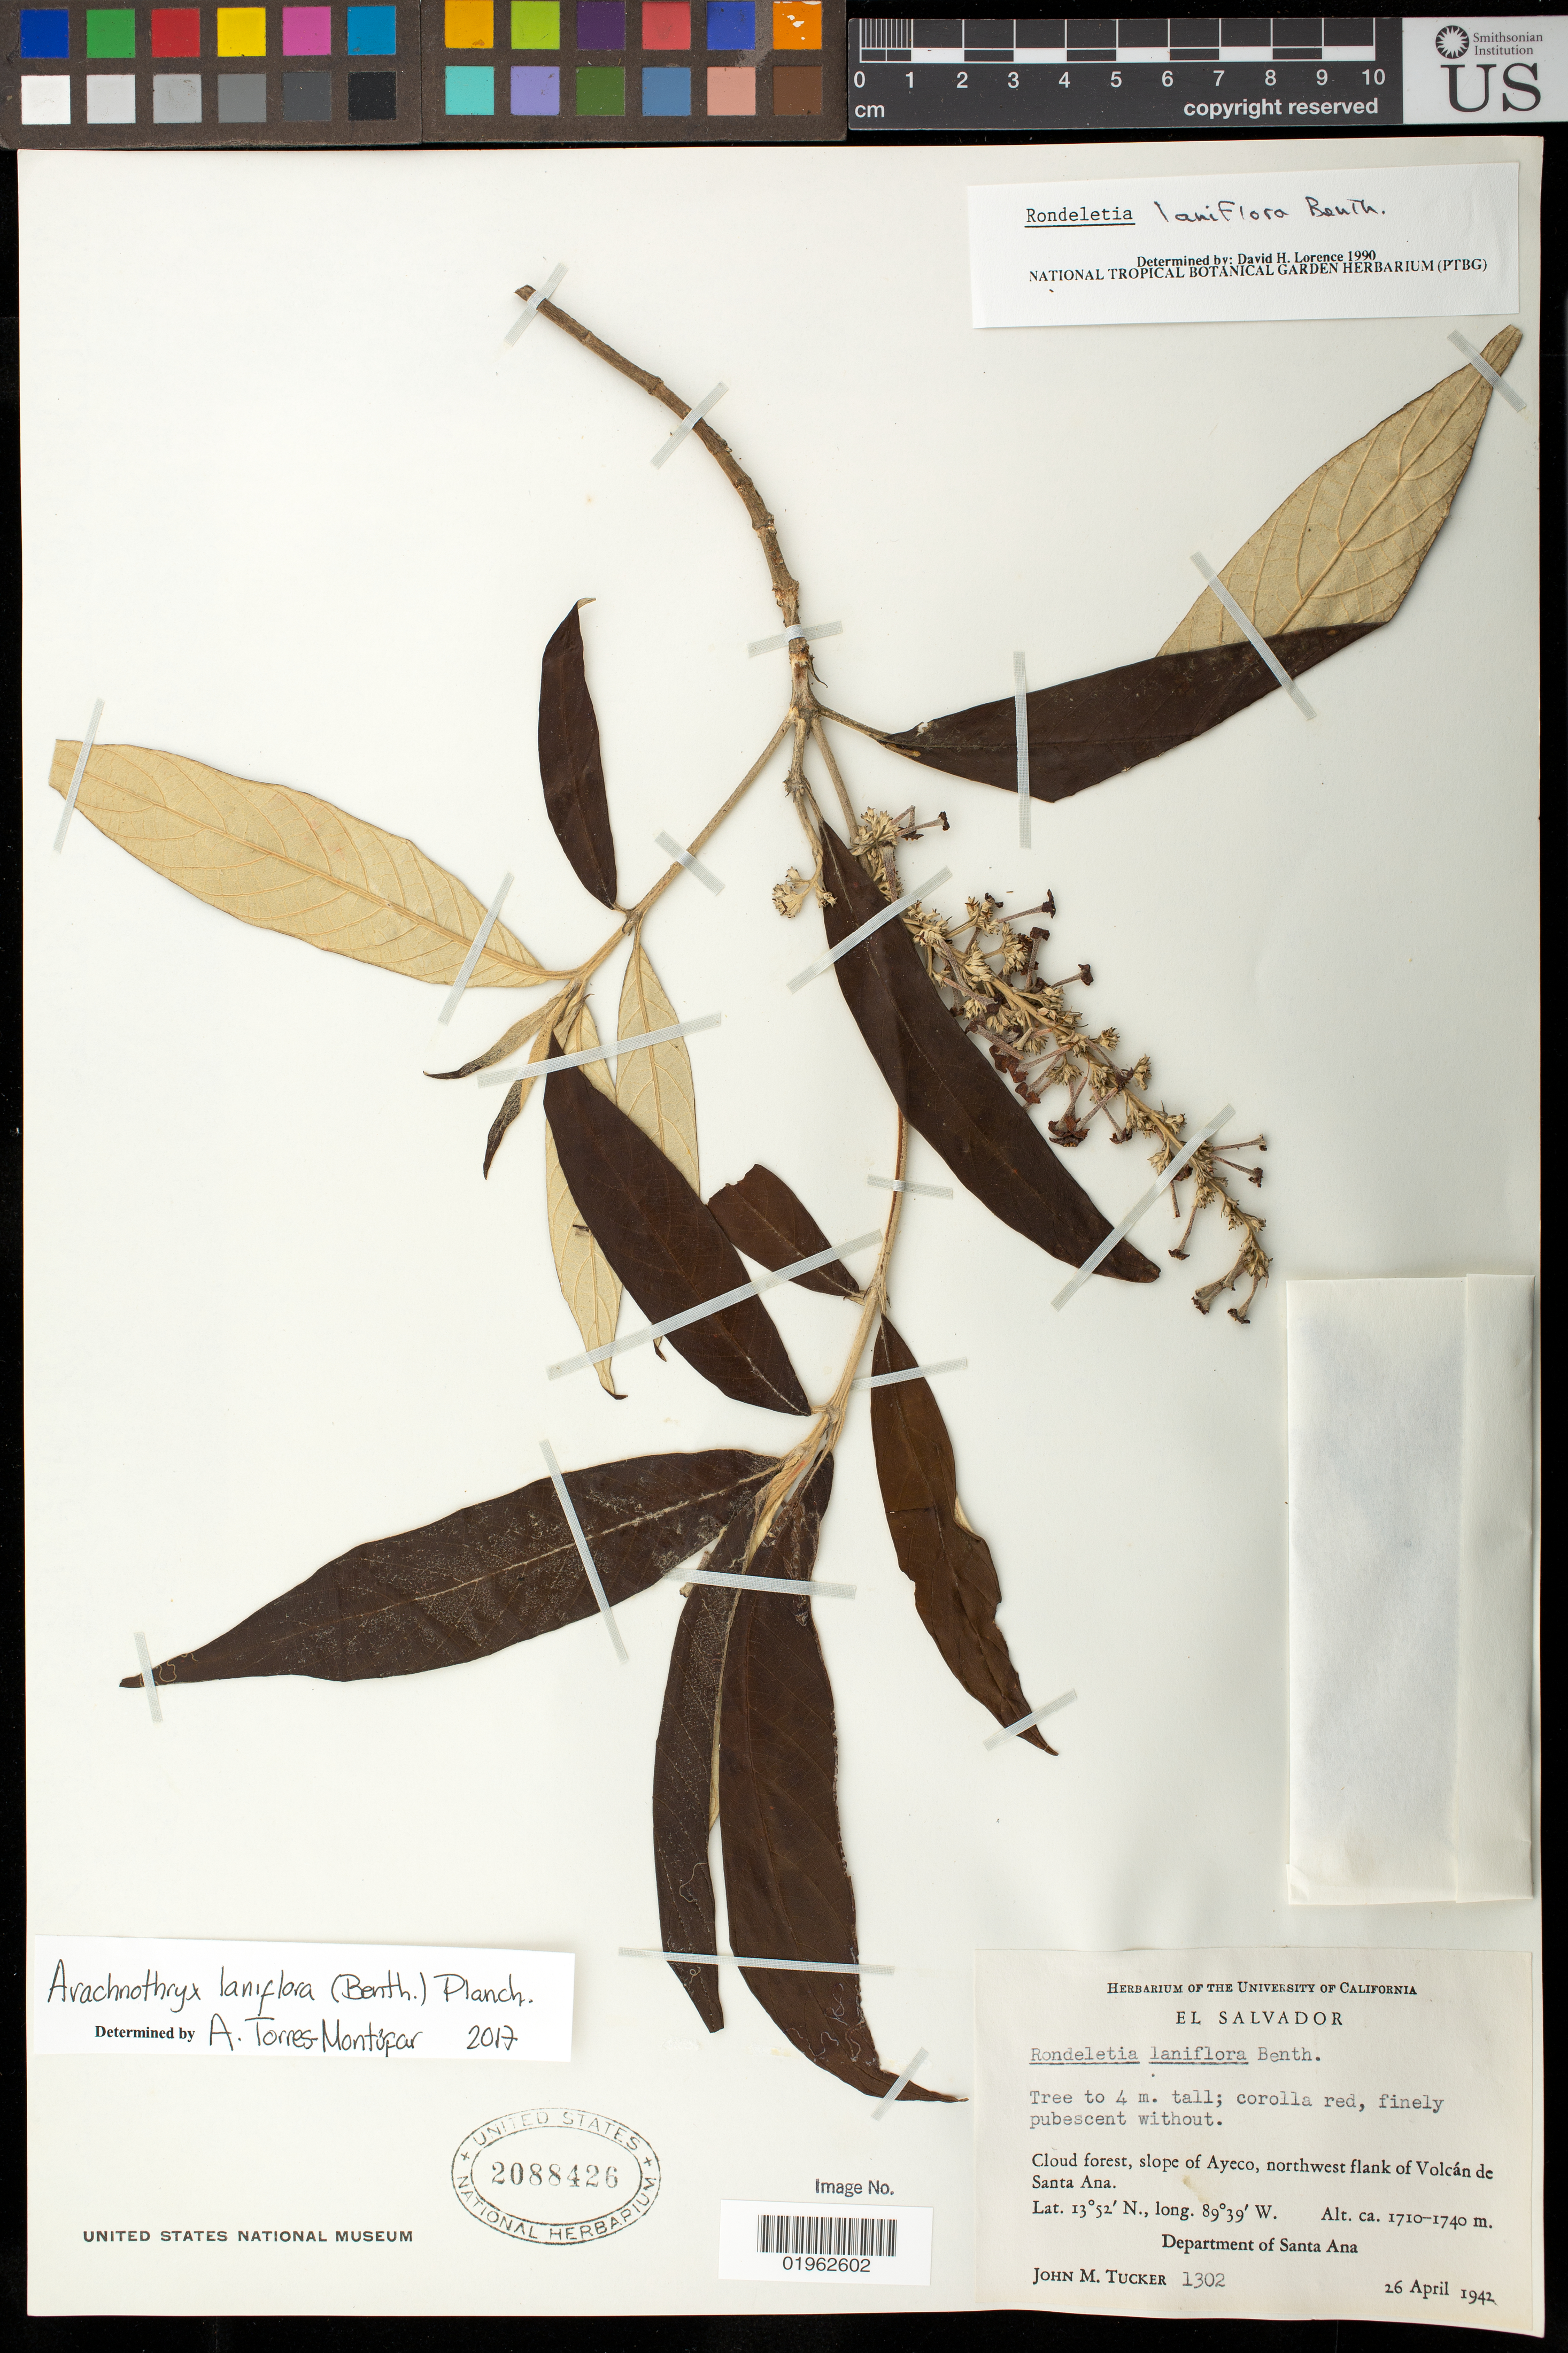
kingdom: Plantae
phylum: Tracheophyta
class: Magnoliopsida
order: Gentianales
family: Rubiaceae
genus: Arachnothryx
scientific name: Arachnothryx laniflora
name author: (Benth.) Planch.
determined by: Torres Montufar, J. A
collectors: J. M. Tucker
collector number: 1302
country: El Salvador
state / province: Santa Ana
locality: Slope of Ayeco, NW flank of Volcan de Santa Ana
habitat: cloud forest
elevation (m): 1710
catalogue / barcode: US 2088426